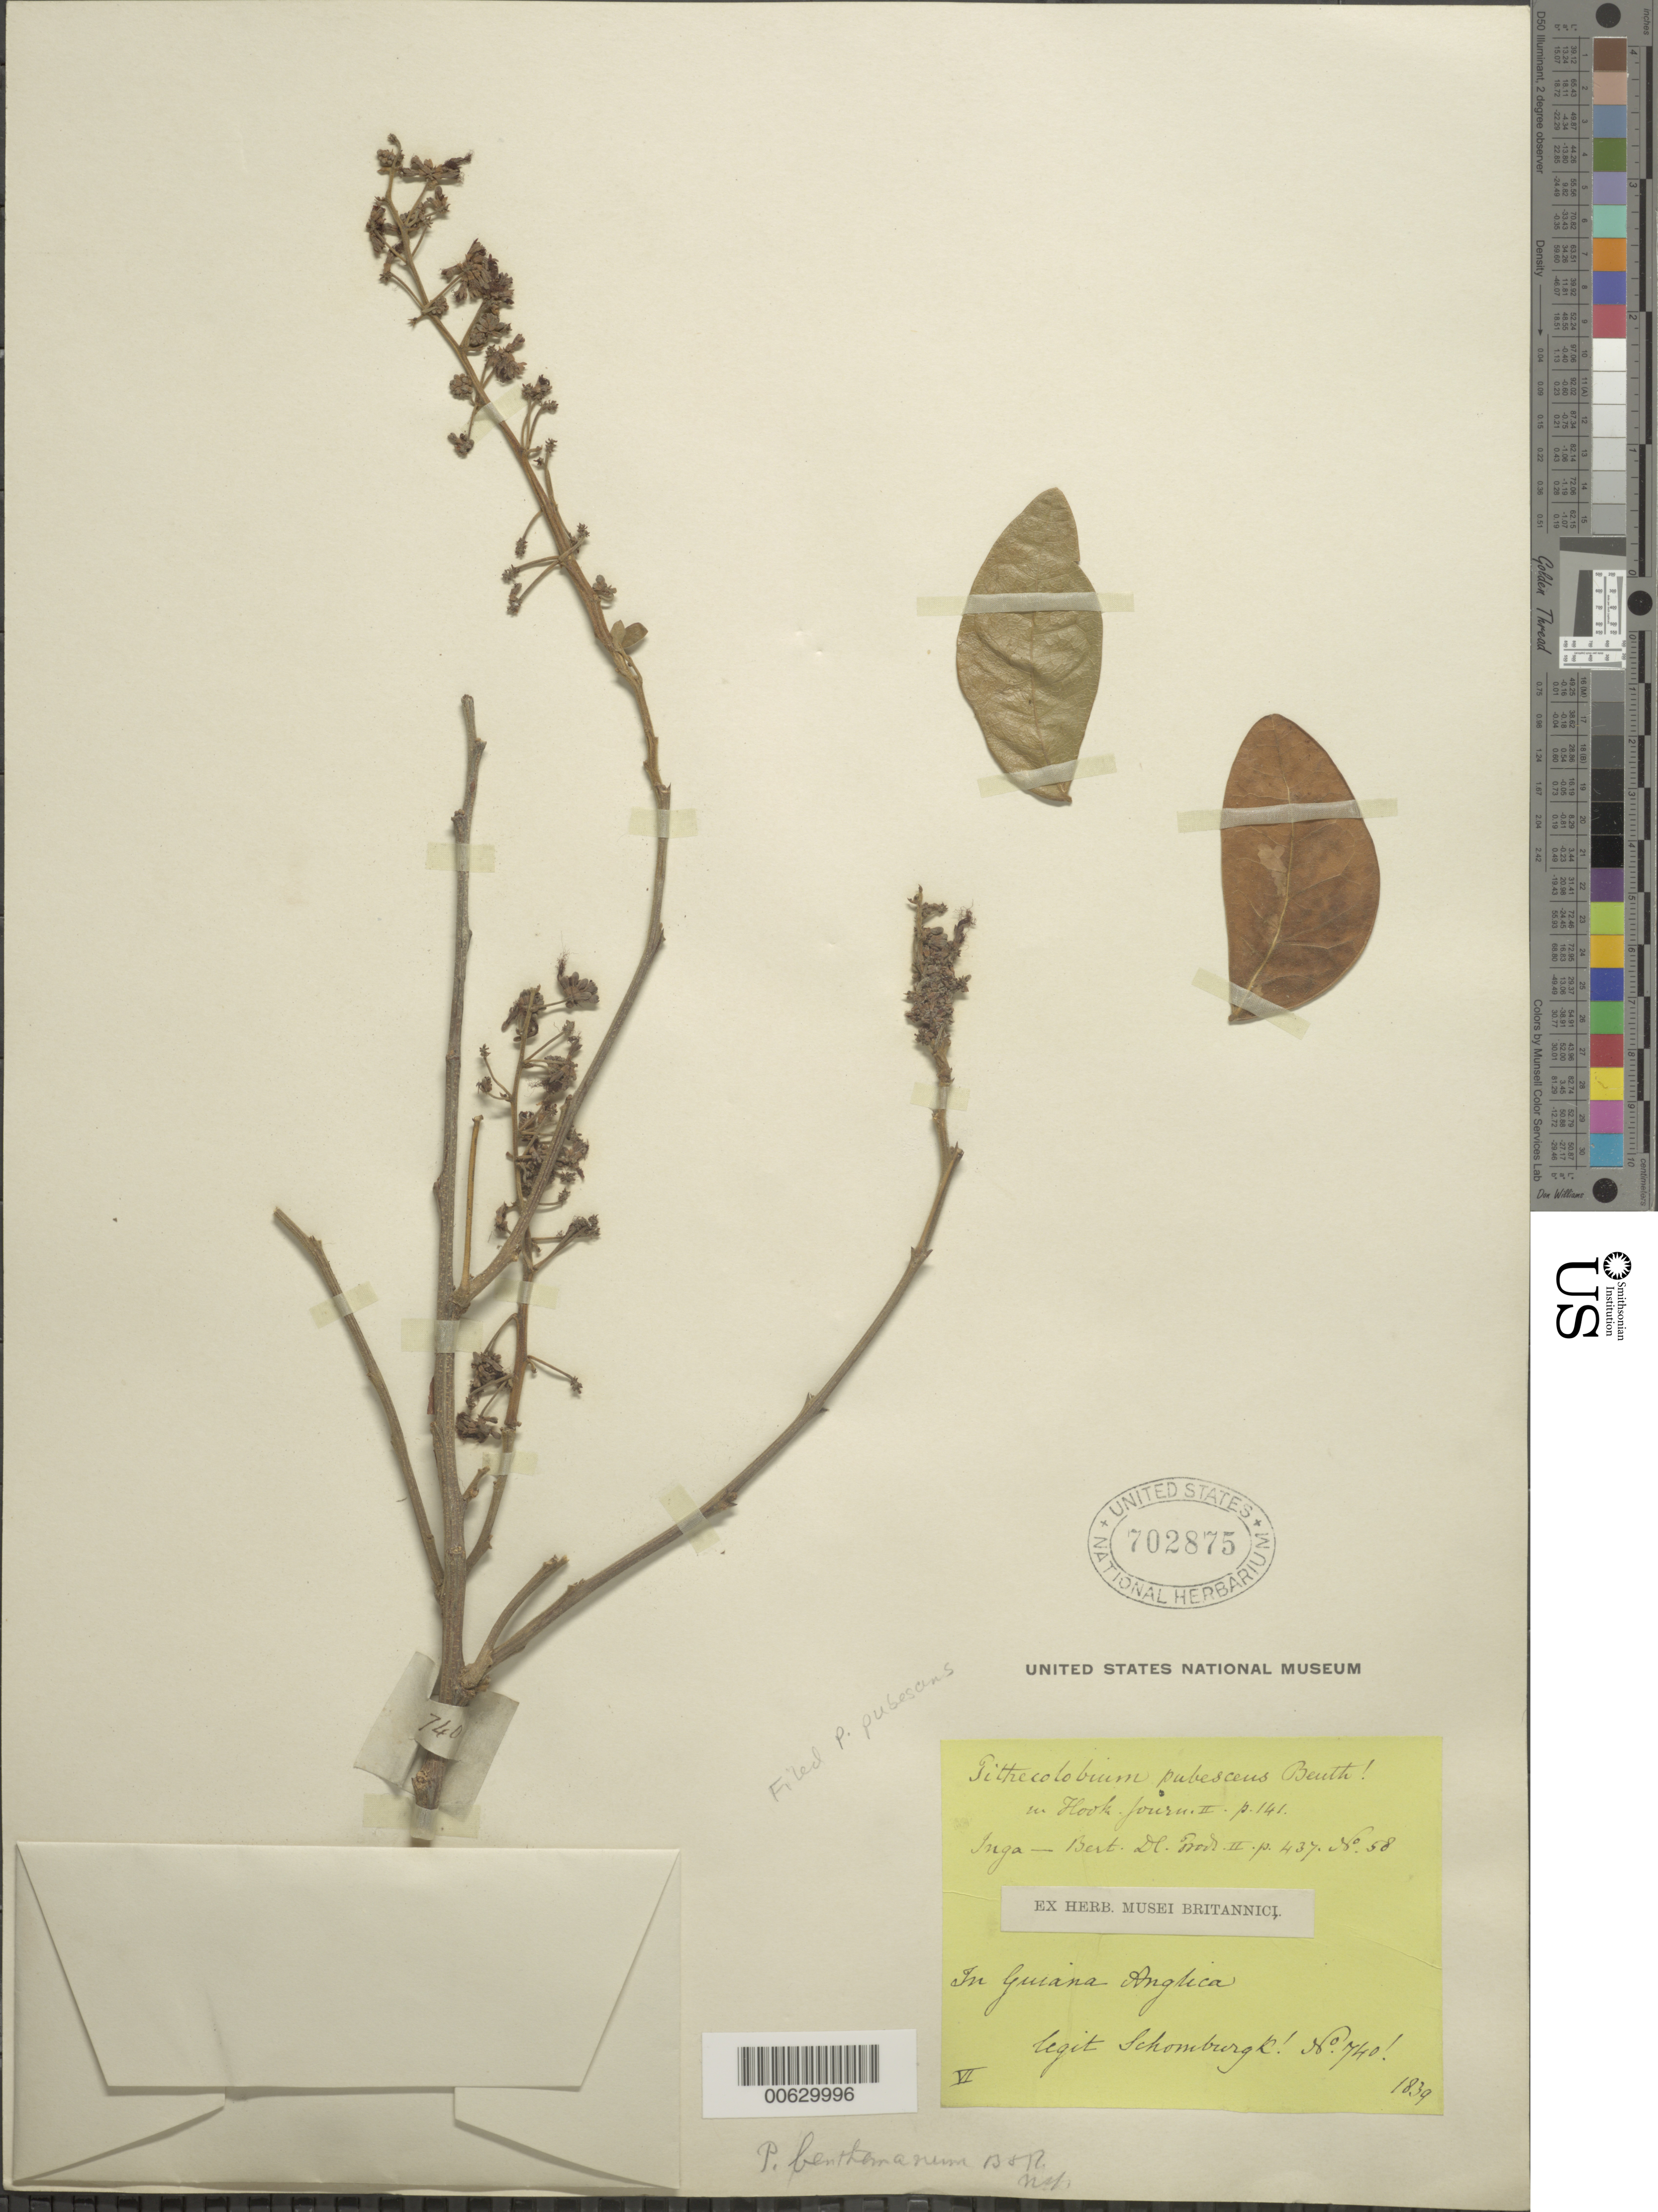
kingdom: Plantae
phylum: Tracheophyta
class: Magnoliopsida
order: Fabales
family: Fabaceae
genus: Pithecellobium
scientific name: Pithecellobium roseum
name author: (Vahl) Barneby & J.W. Grimes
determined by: U.S. National Herbarium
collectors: R. H. Schomburgk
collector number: I 740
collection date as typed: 1839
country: Guyana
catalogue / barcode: US 702875